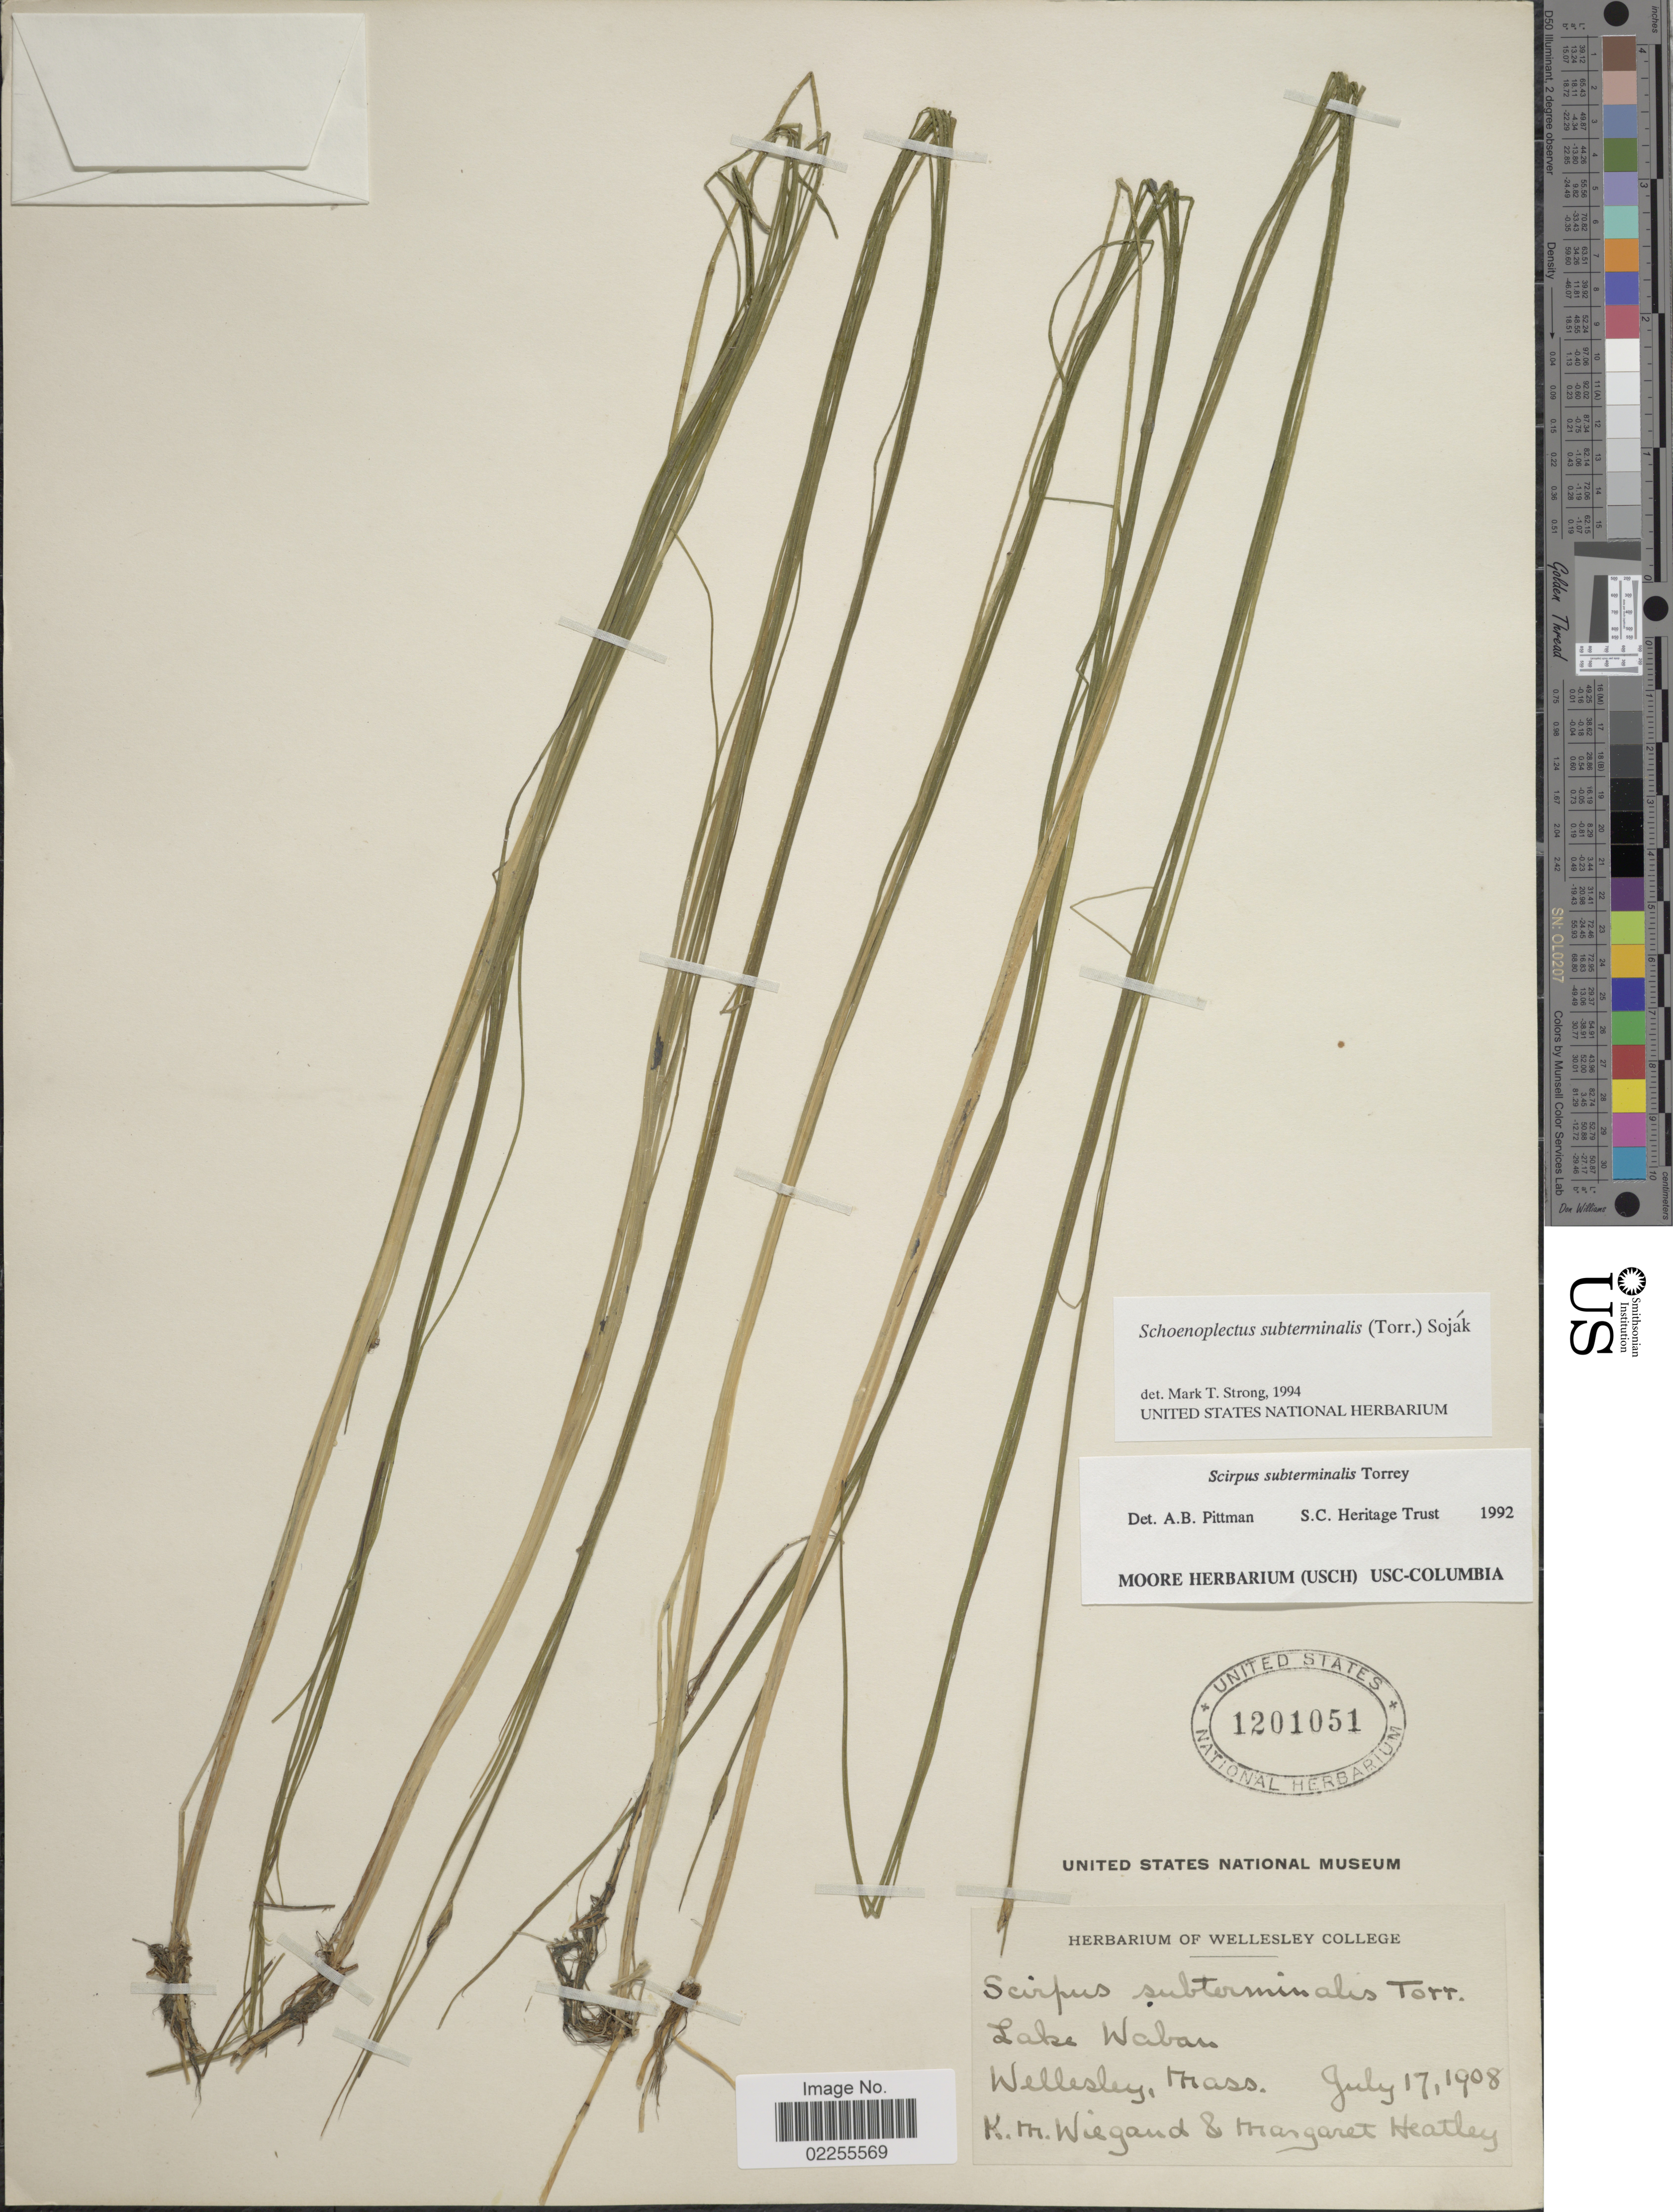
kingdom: Plantae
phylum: Tracheophyta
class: Liliopsida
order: Poales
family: Cyperaceae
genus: Schoenoplectus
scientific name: Schoenoplectus subterminalis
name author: (Torr.) Soják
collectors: K. M. Wiegand & M. Heatley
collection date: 1908-07-17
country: United States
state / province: Massachusetts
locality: Lake Waban, Wellesley.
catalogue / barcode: US 1201051